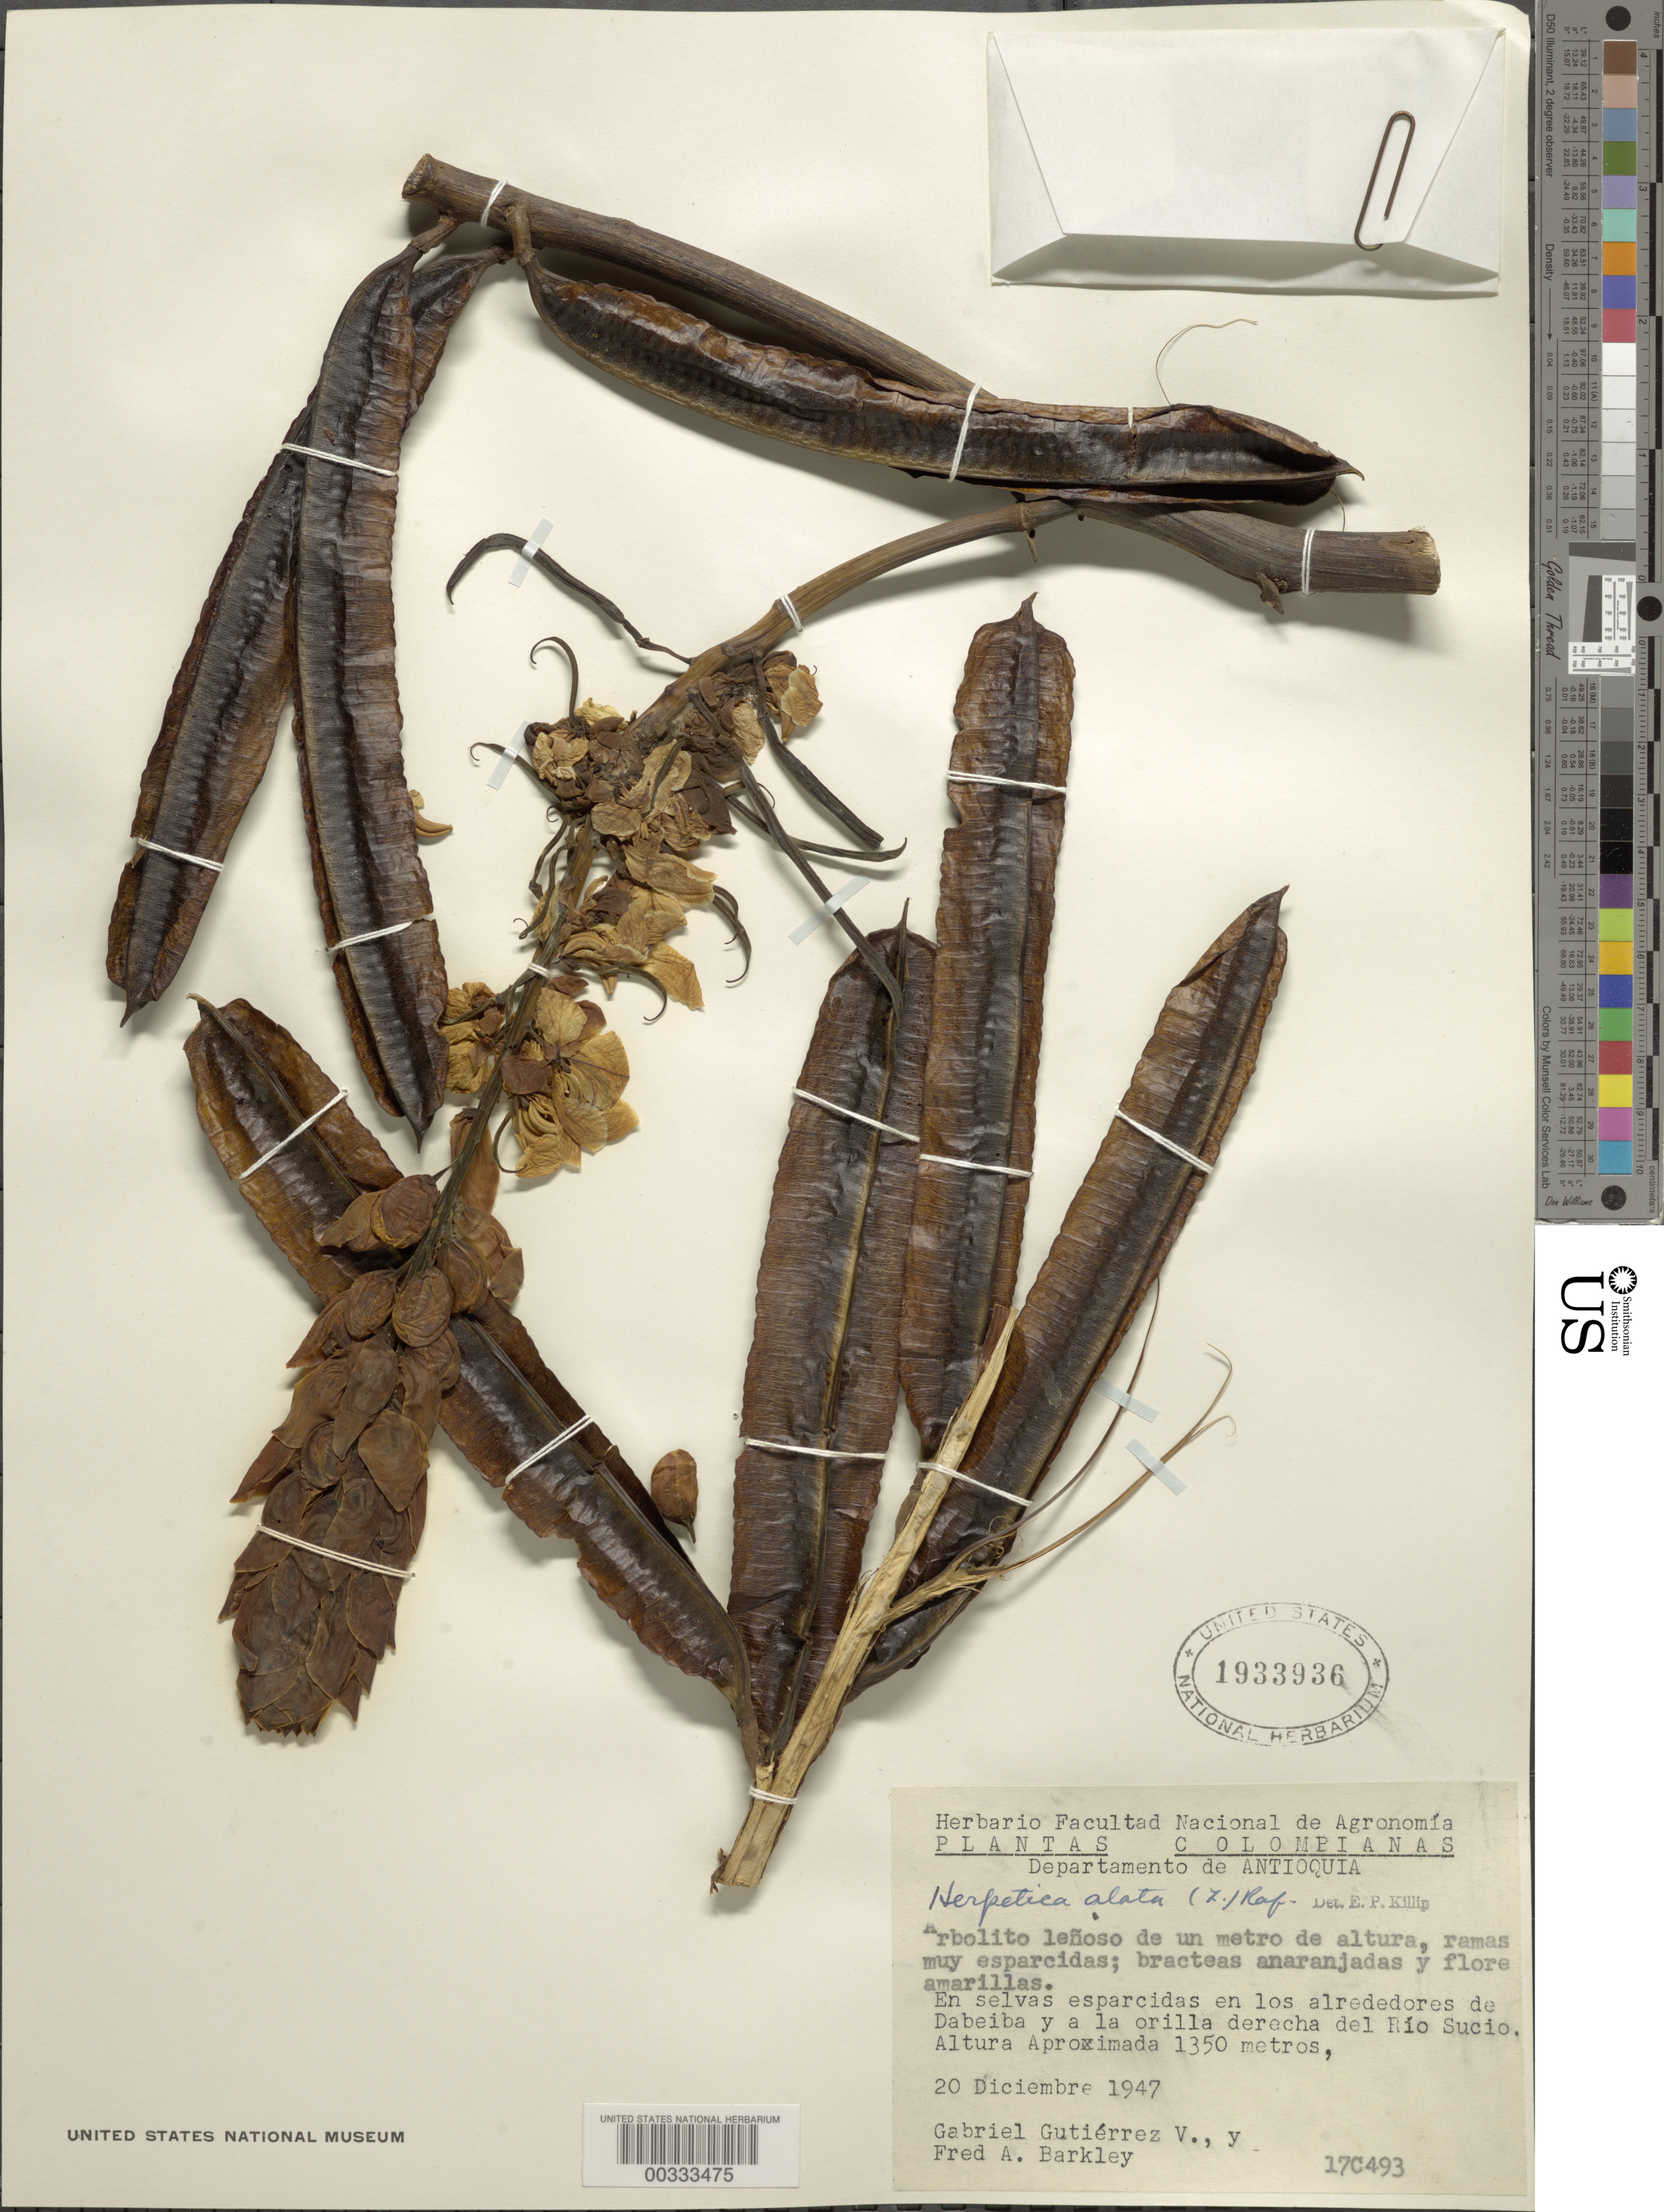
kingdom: Plantae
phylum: Tracheophyta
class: Magnoliopsida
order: Fabales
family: Fabaceae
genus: Senna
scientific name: Senna alata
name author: (L.) Roxb.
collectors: G. Gutiérrez V. & F. A. Barkley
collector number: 17c493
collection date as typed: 20 Dec 1947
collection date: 1947-12-20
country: Colombia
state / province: Antioquia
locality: Dabeiba and the right bank of the Rio Sucio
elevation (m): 1350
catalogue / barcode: US 1933936